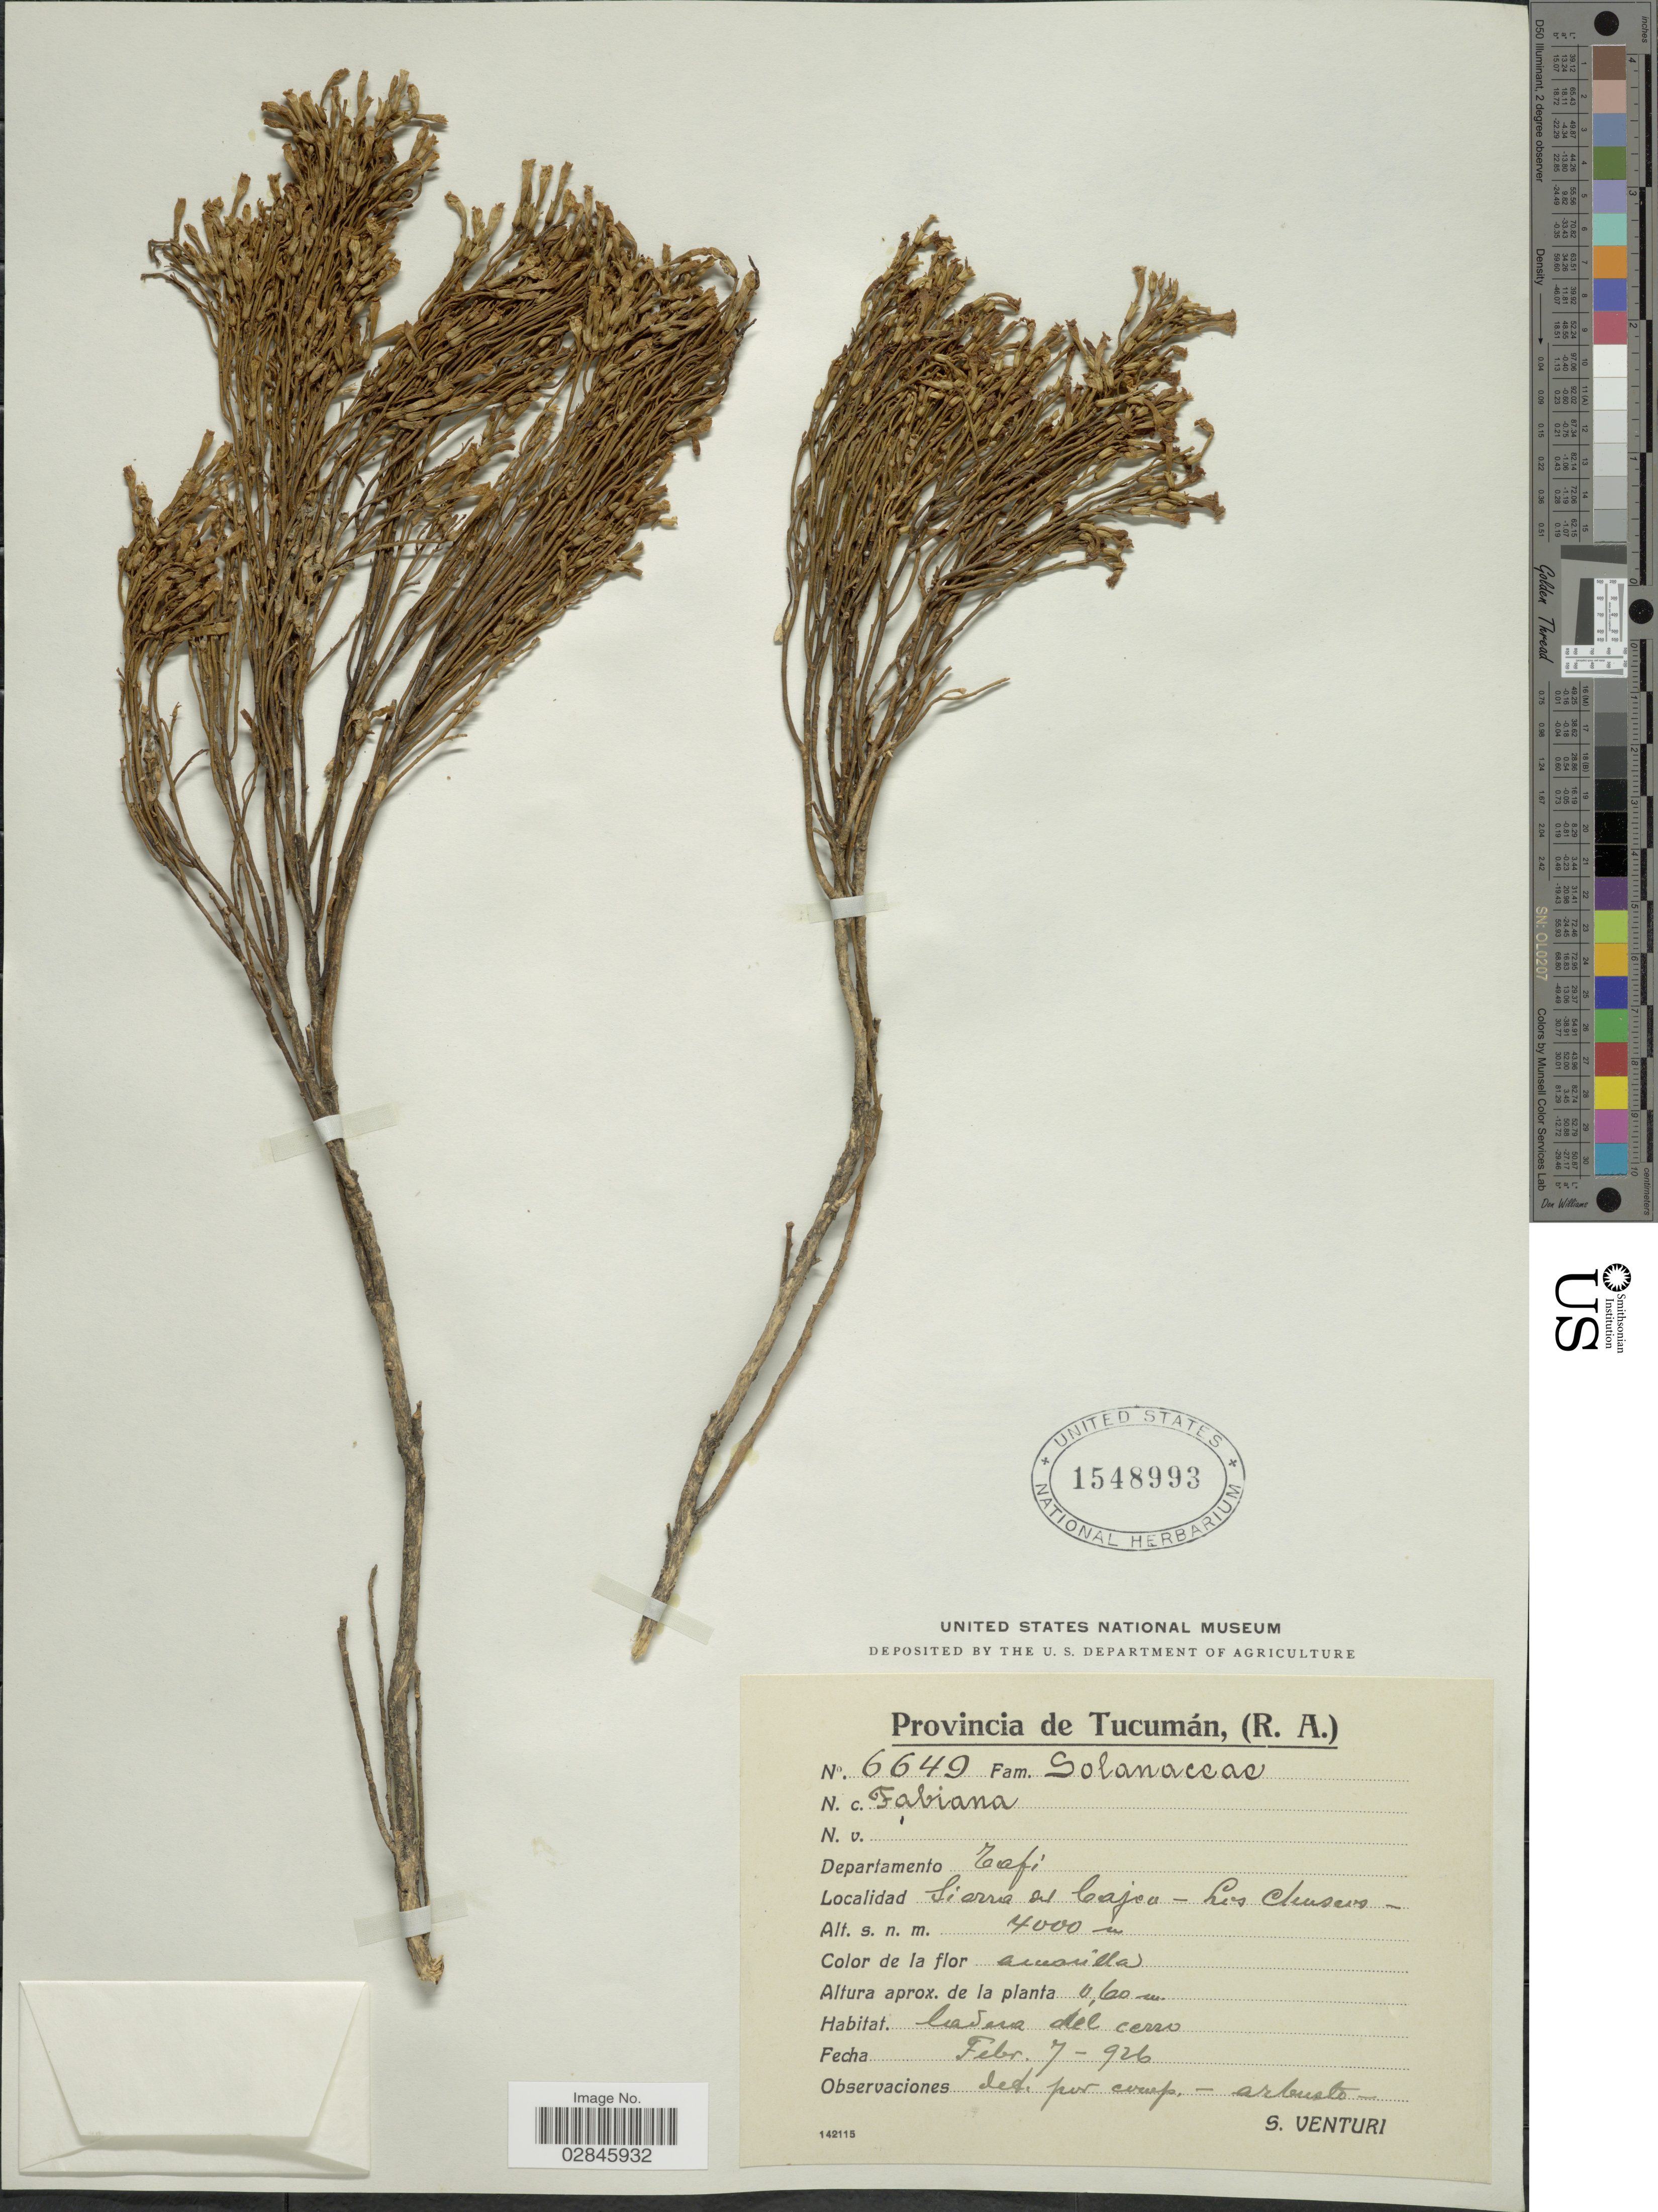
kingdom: Plantae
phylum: Tracheophyta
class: Magnoliopsida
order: Solanales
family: Solanaceae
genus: Fabiana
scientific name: Fabiana sp.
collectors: S. Venturi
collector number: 6649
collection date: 1926-02-07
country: Argentina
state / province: Tucuman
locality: (R.A.), Departamento Tafi. Sierra del Cajon - Las Chuseos.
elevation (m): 4000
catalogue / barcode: US 1548993